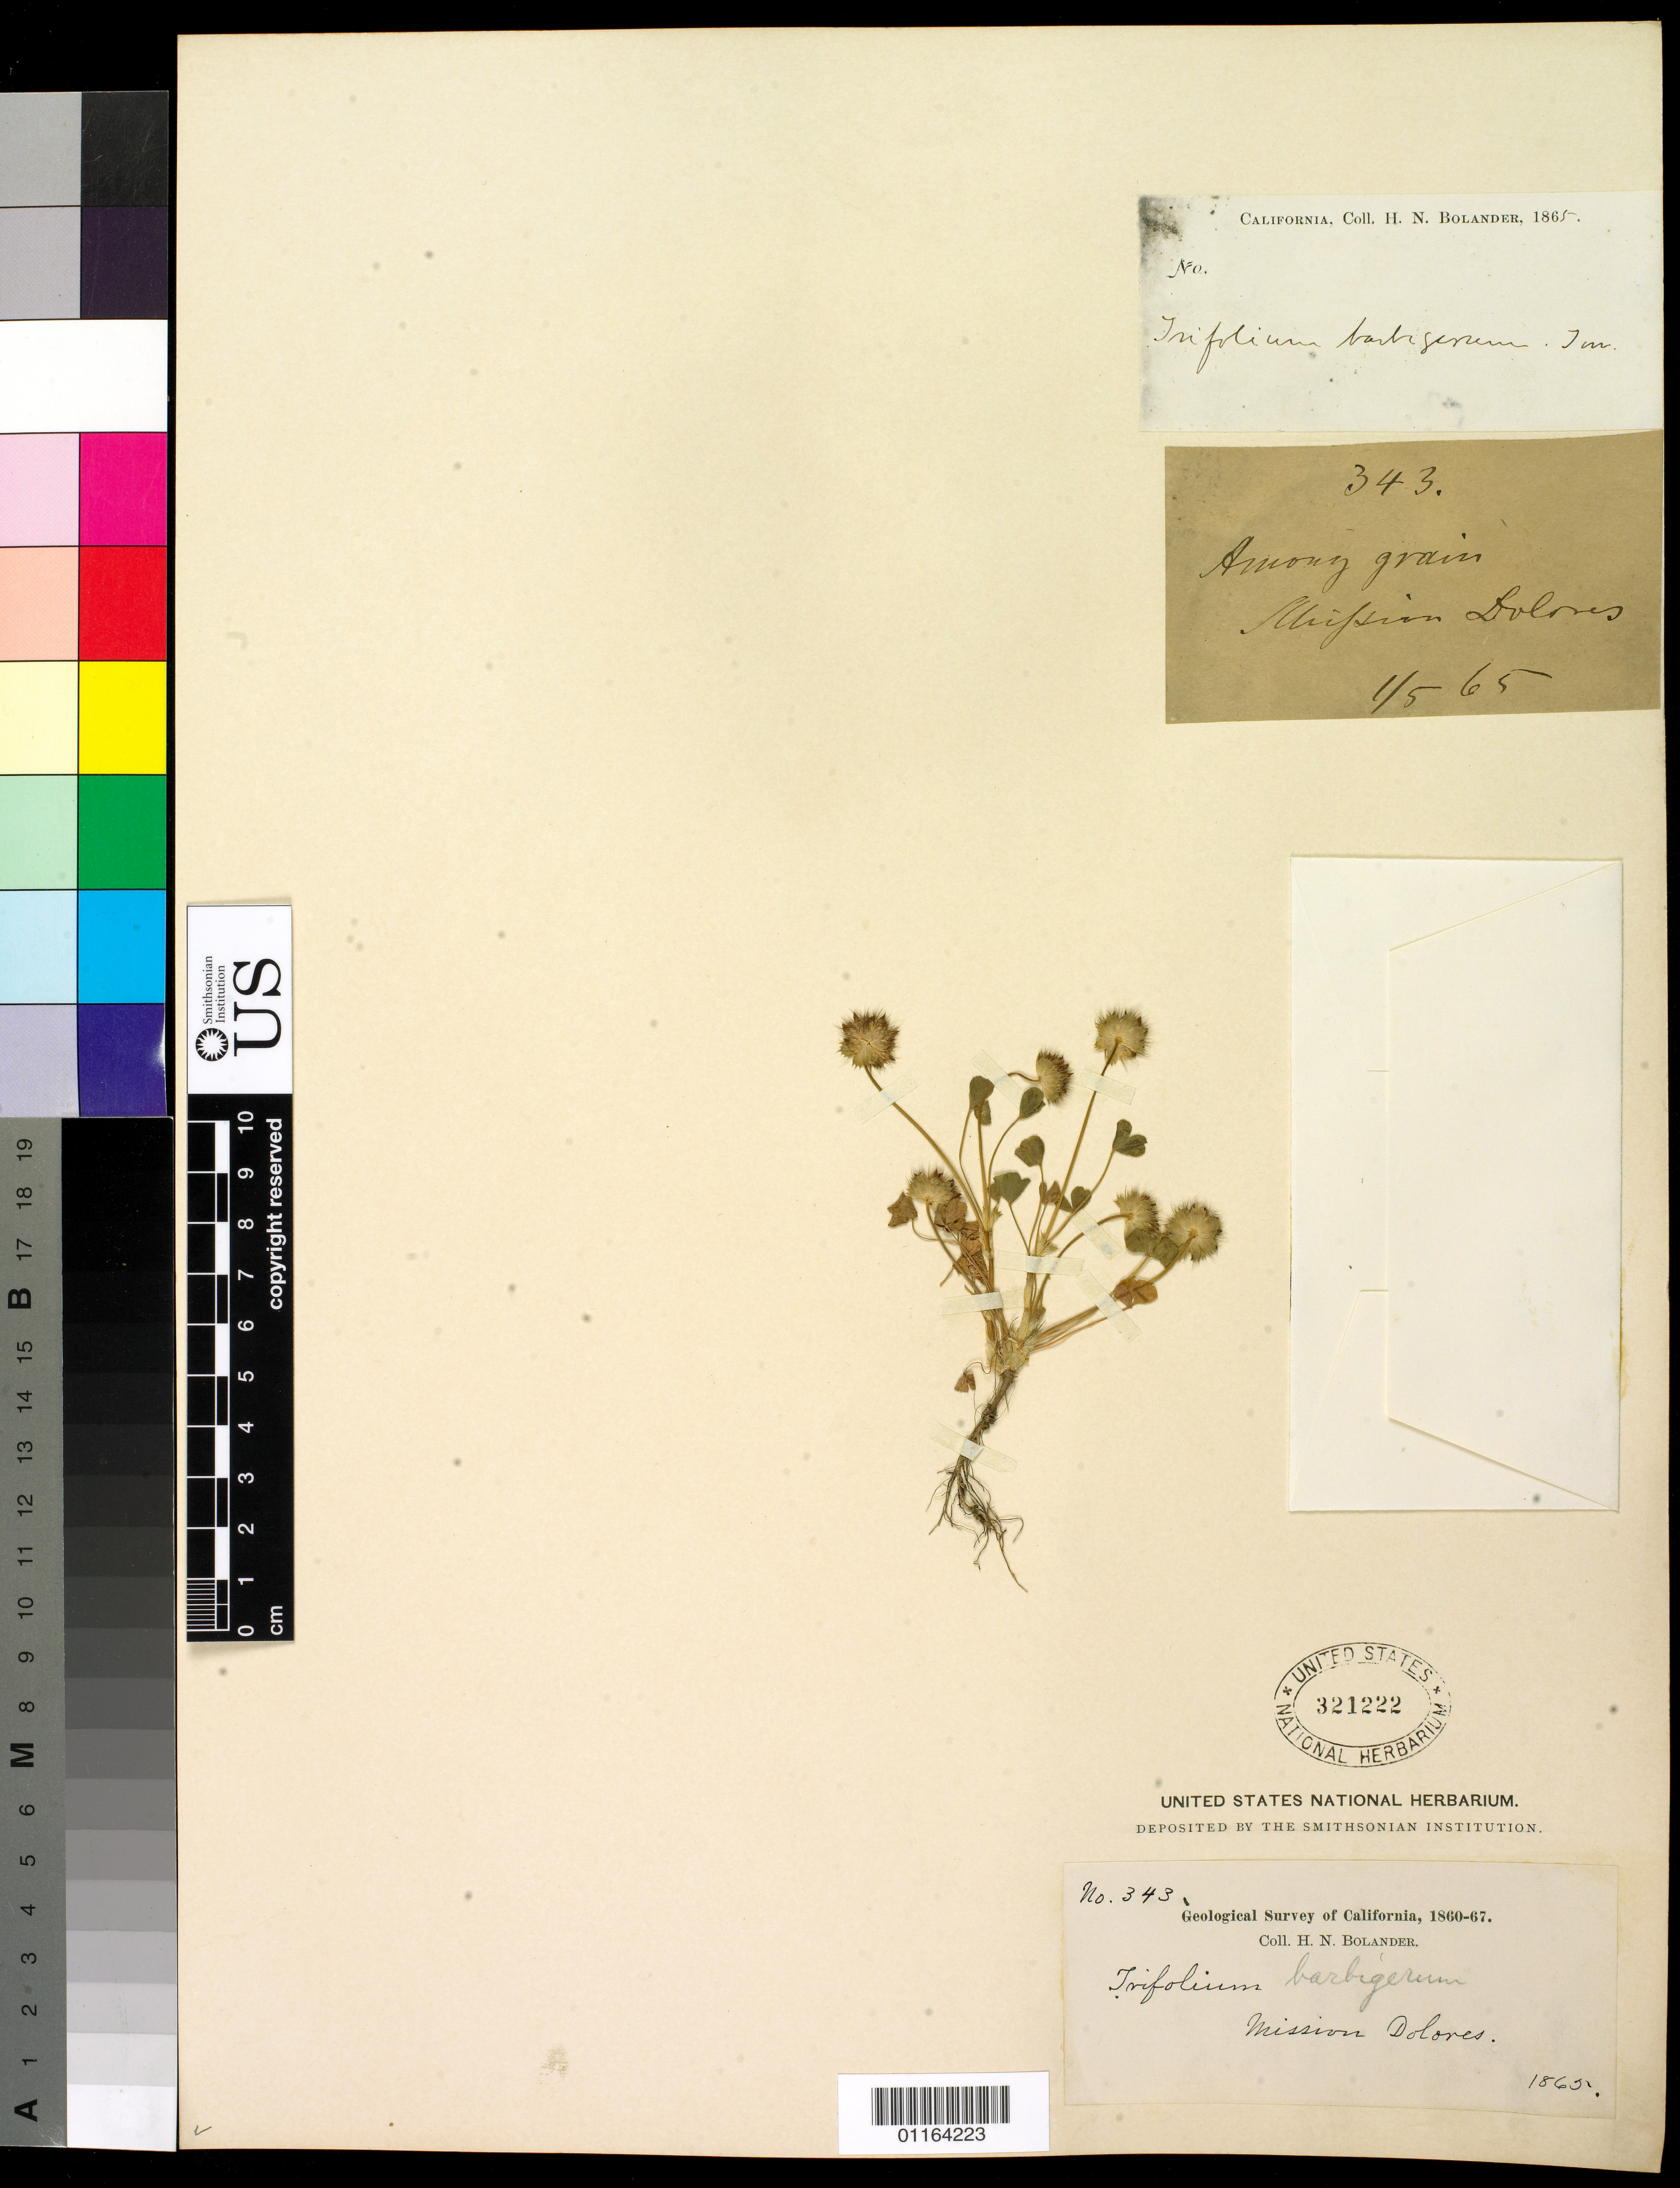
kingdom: Plantae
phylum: Tracheophyta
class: Magnoliopsida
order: Fabales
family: Fabaceae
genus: Trifolium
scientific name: Trifolium barbigerum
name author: Torr.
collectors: H. Bolander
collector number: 343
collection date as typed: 1865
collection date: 1865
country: United States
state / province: California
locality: Mission Dolores.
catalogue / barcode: US 321222